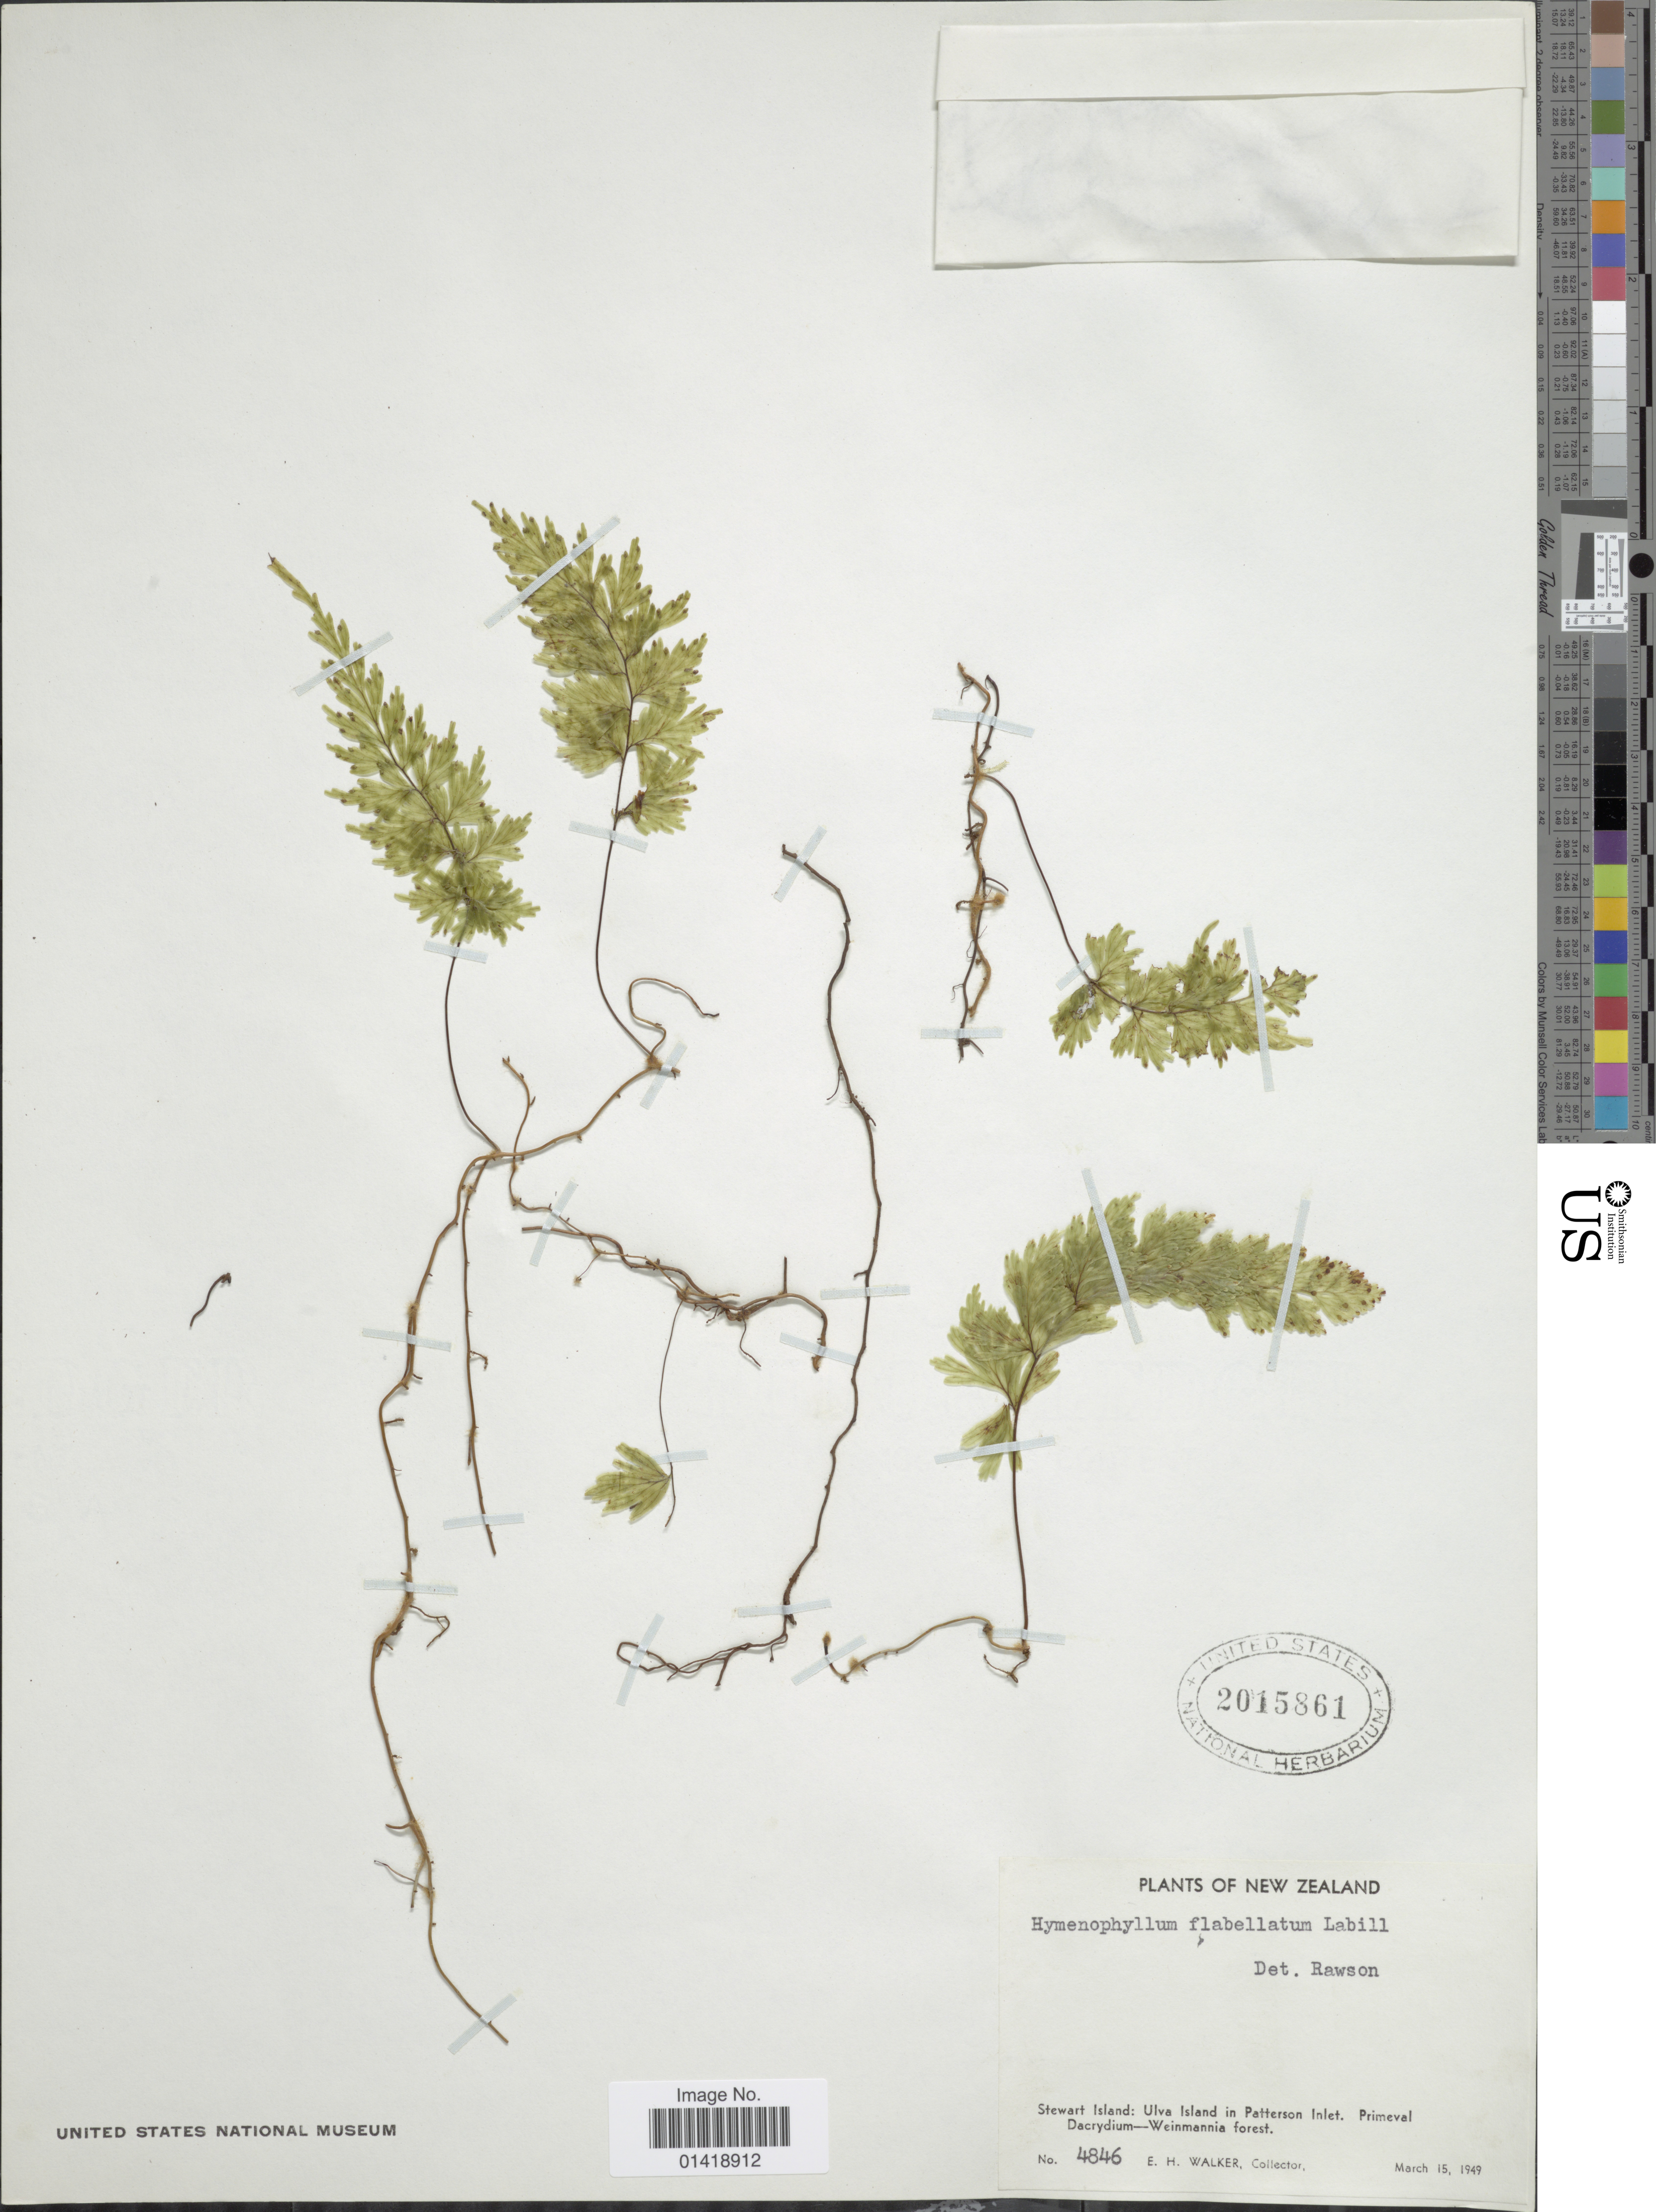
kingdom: Plantae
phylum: Tracheophyta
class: Polypodiopsida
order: Hymenophyllales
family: Hymenophyllaceae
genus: Hymenophyllum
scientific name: Hymenophyllum flabellatum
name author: Labill.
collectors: E. H. Walker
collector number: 4846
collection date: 1949-03-15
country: New Zealand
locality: Stewart island: Ulva Island in Patterson Inlet. Primeval. Dacrydium-Weinmannia forest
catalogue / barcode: US 2015861